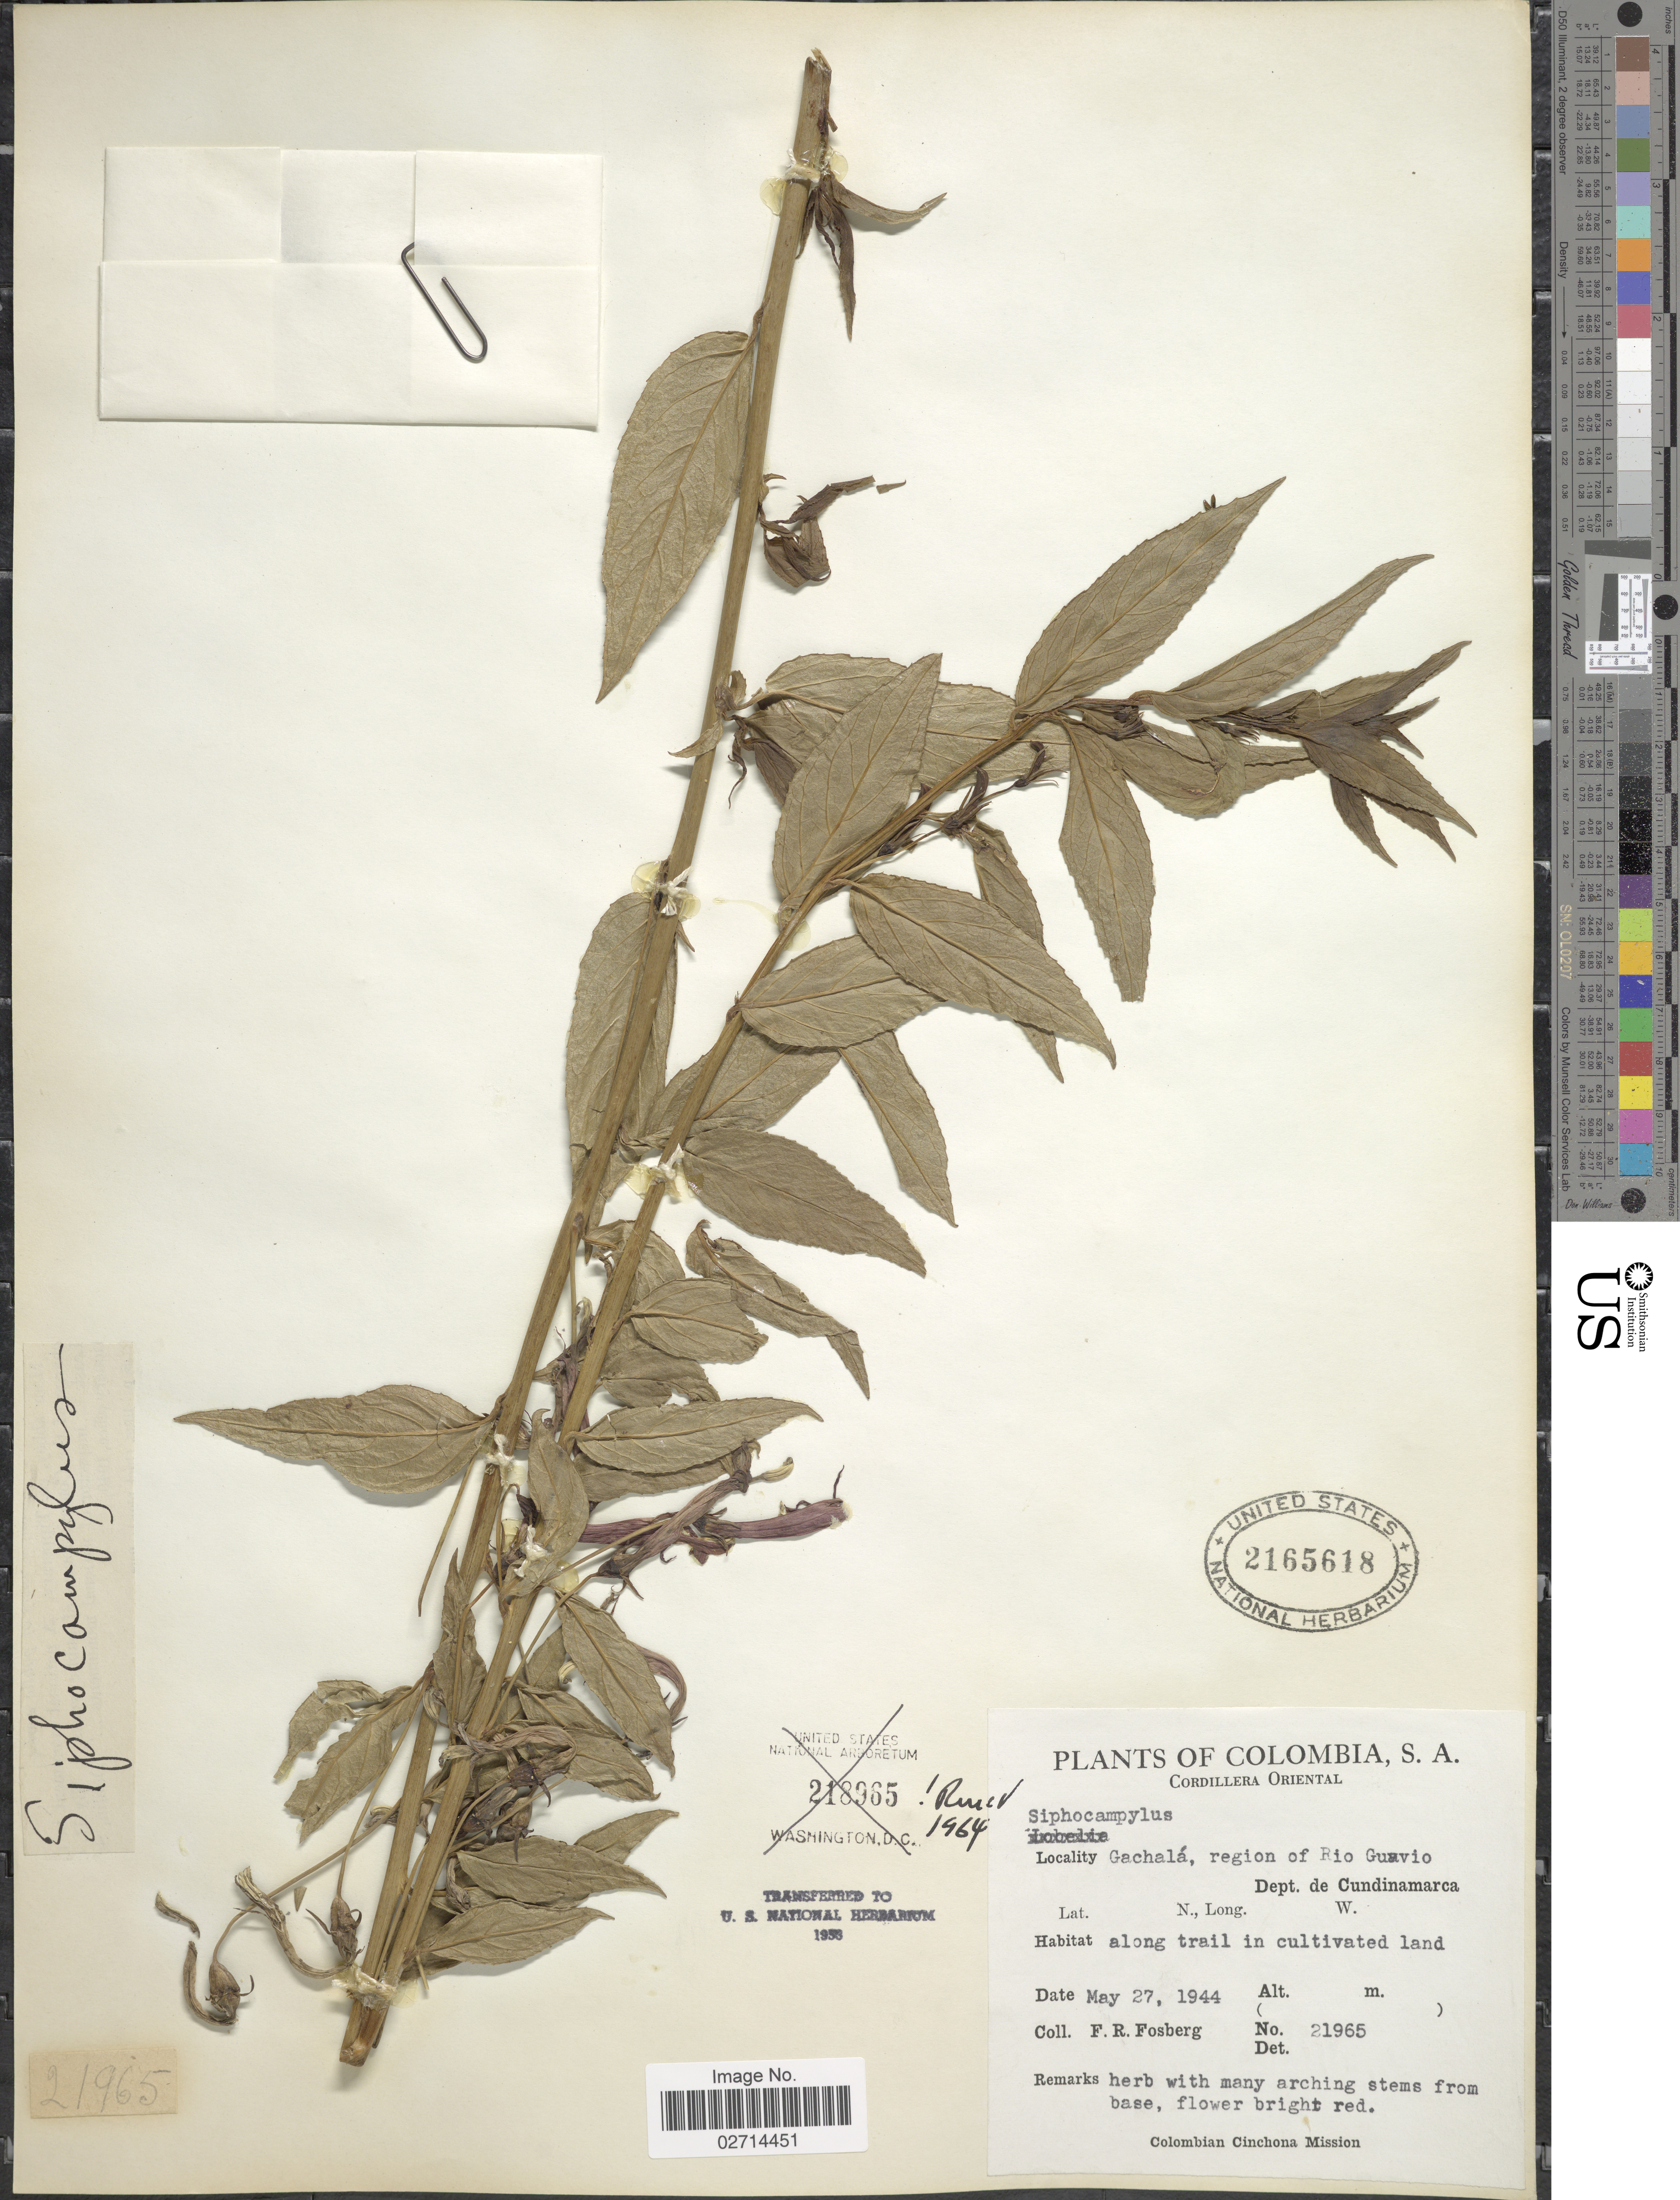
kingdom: Plantae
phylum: Tracheophyta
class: Magnoliopsida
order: Asterales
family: Campanulaceae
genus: Siphocampylus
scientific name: Siphocampylus sp.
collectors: F. R. Fosberg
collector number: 21965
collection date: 1944-05-27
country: Colombia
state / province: Cundinamarca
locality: Cordillera Oriental, Gachala, region of Rio Gauvio, along trail in cultivated land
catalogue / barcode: US 2165618